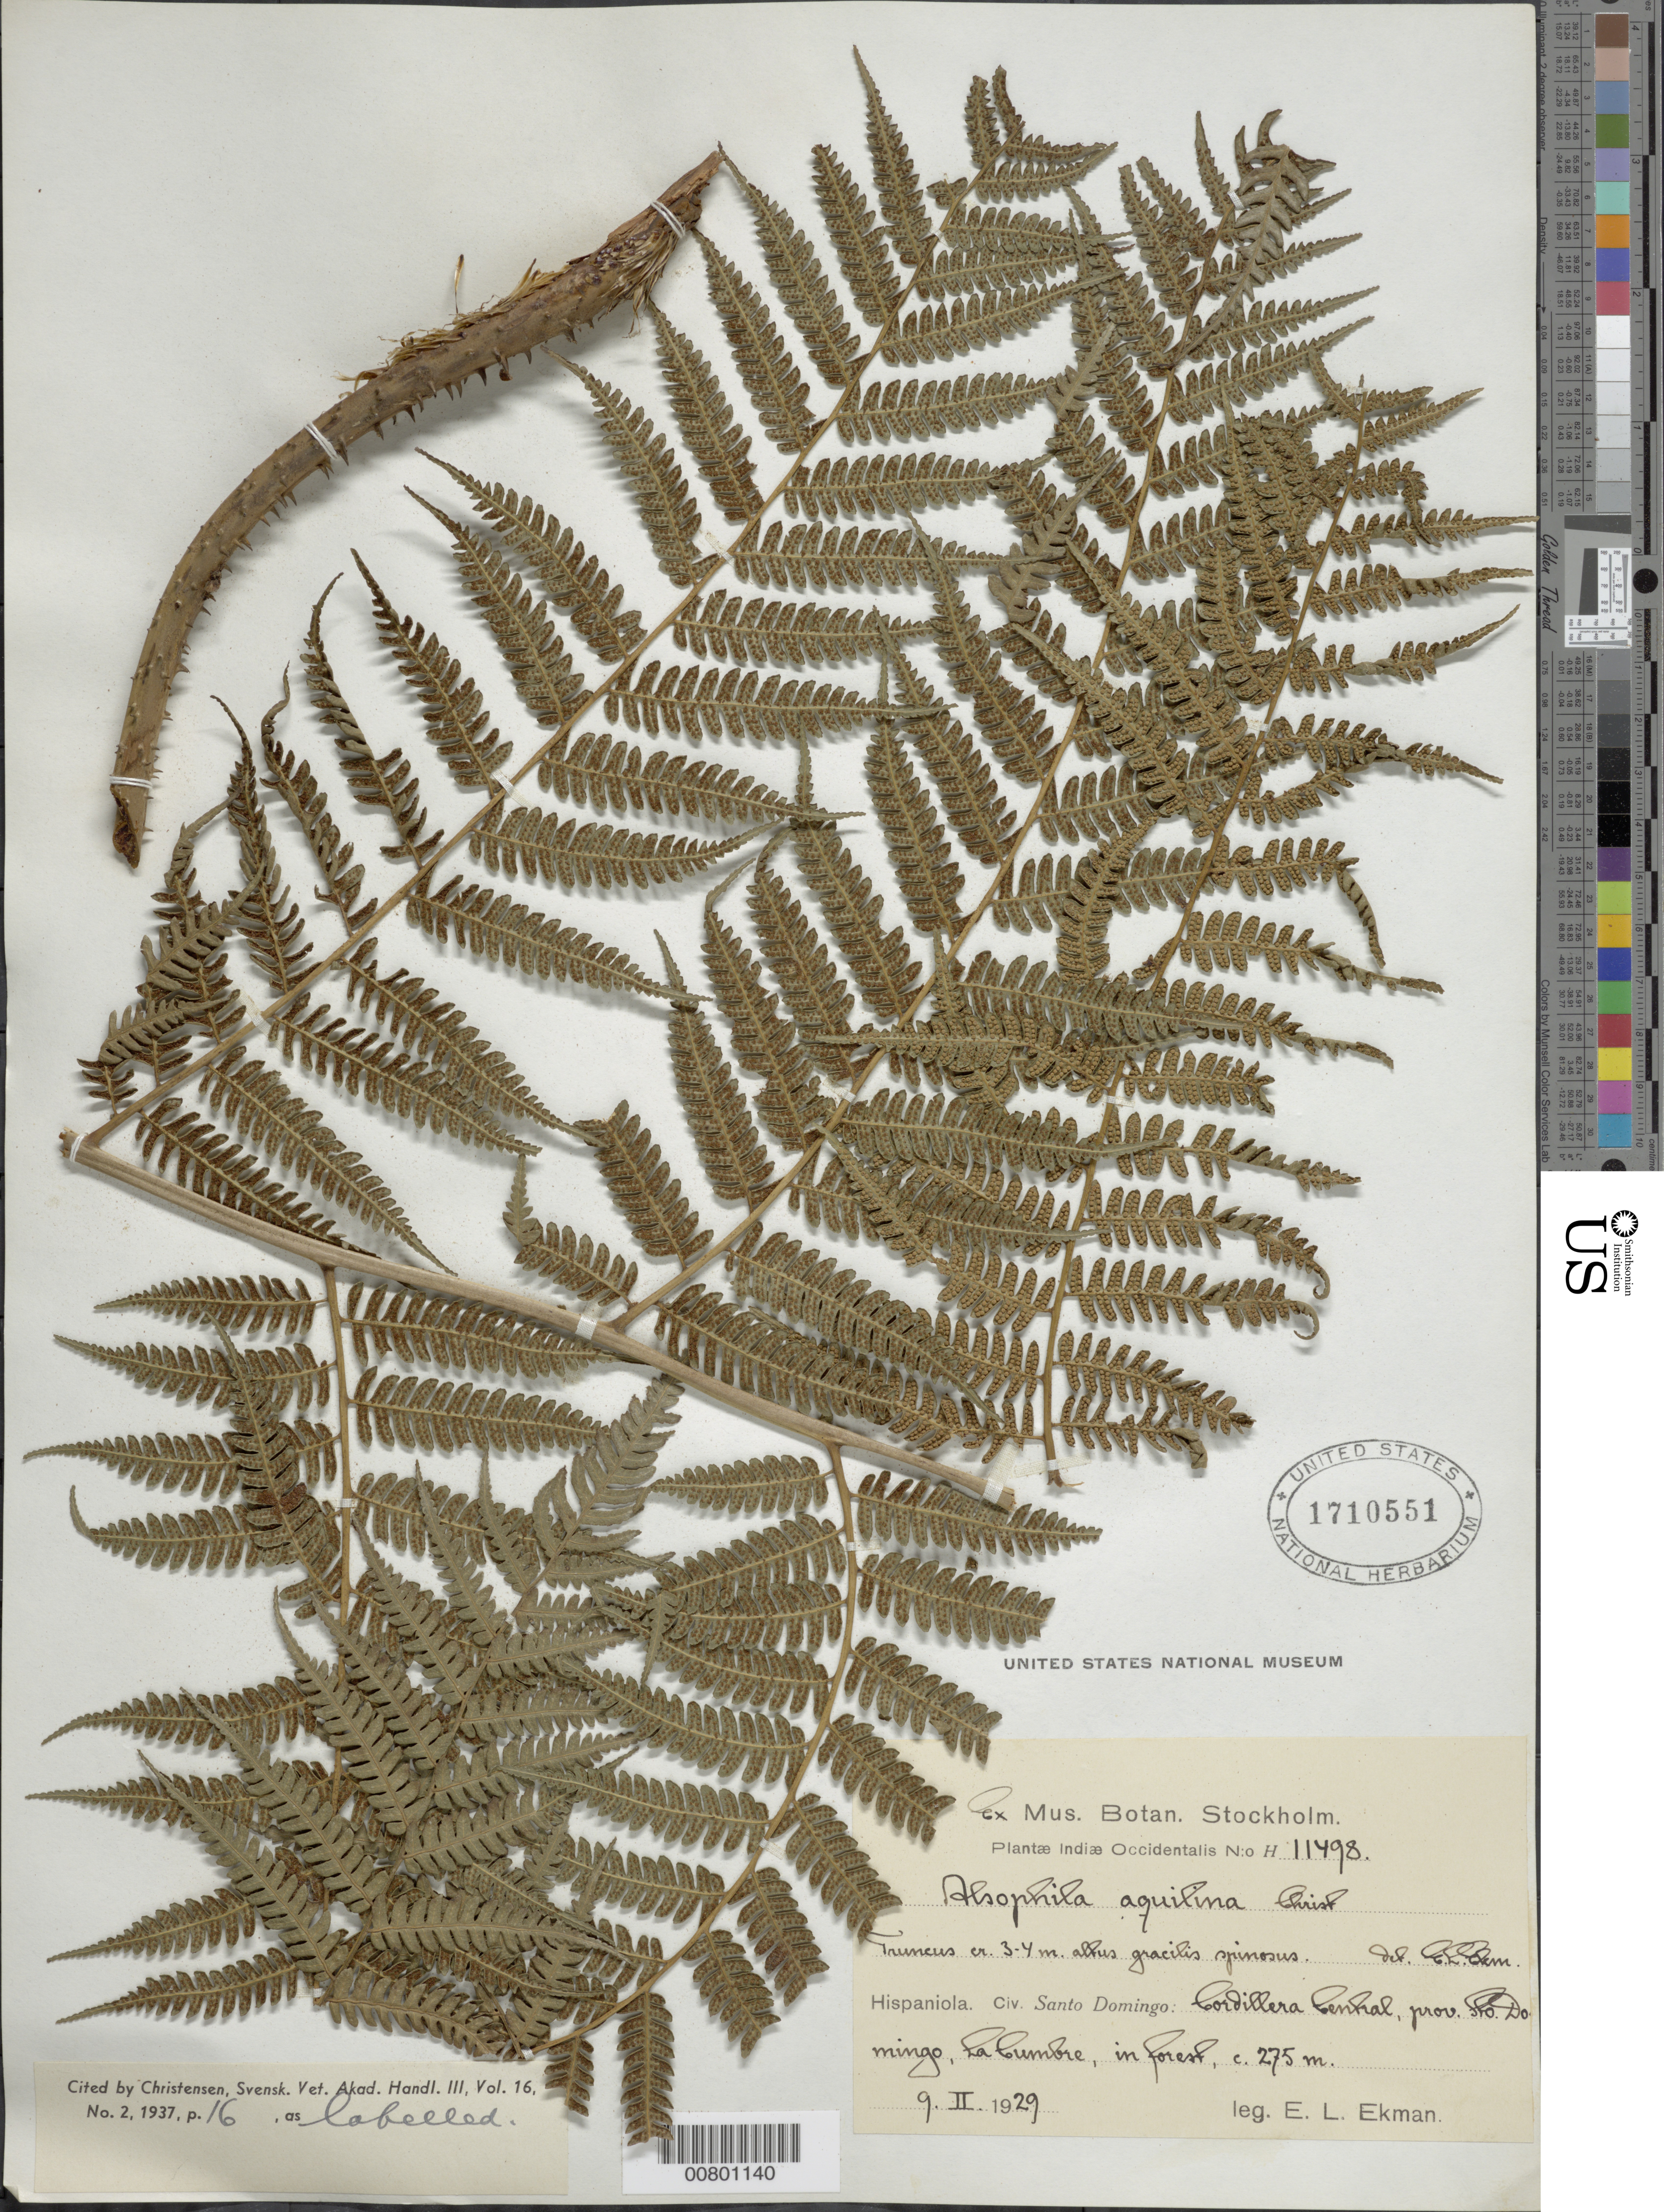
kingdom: Plantae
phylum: Tracheophyta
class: Polypodiopsida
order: Cyatheales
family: Cyatheaceae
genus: Cyathea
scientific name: Cyathea parvula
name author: (Jenman) Domin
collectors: E. L. Ekman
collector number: H 11498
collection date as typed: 09 Feb 1929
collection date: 1929-02-09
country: Dominican Republic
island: Hispaniola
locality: Prov. Santo Domingo, Cordillera Central, La cumbre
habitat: Forest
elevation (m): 275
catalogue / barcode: US 1710551